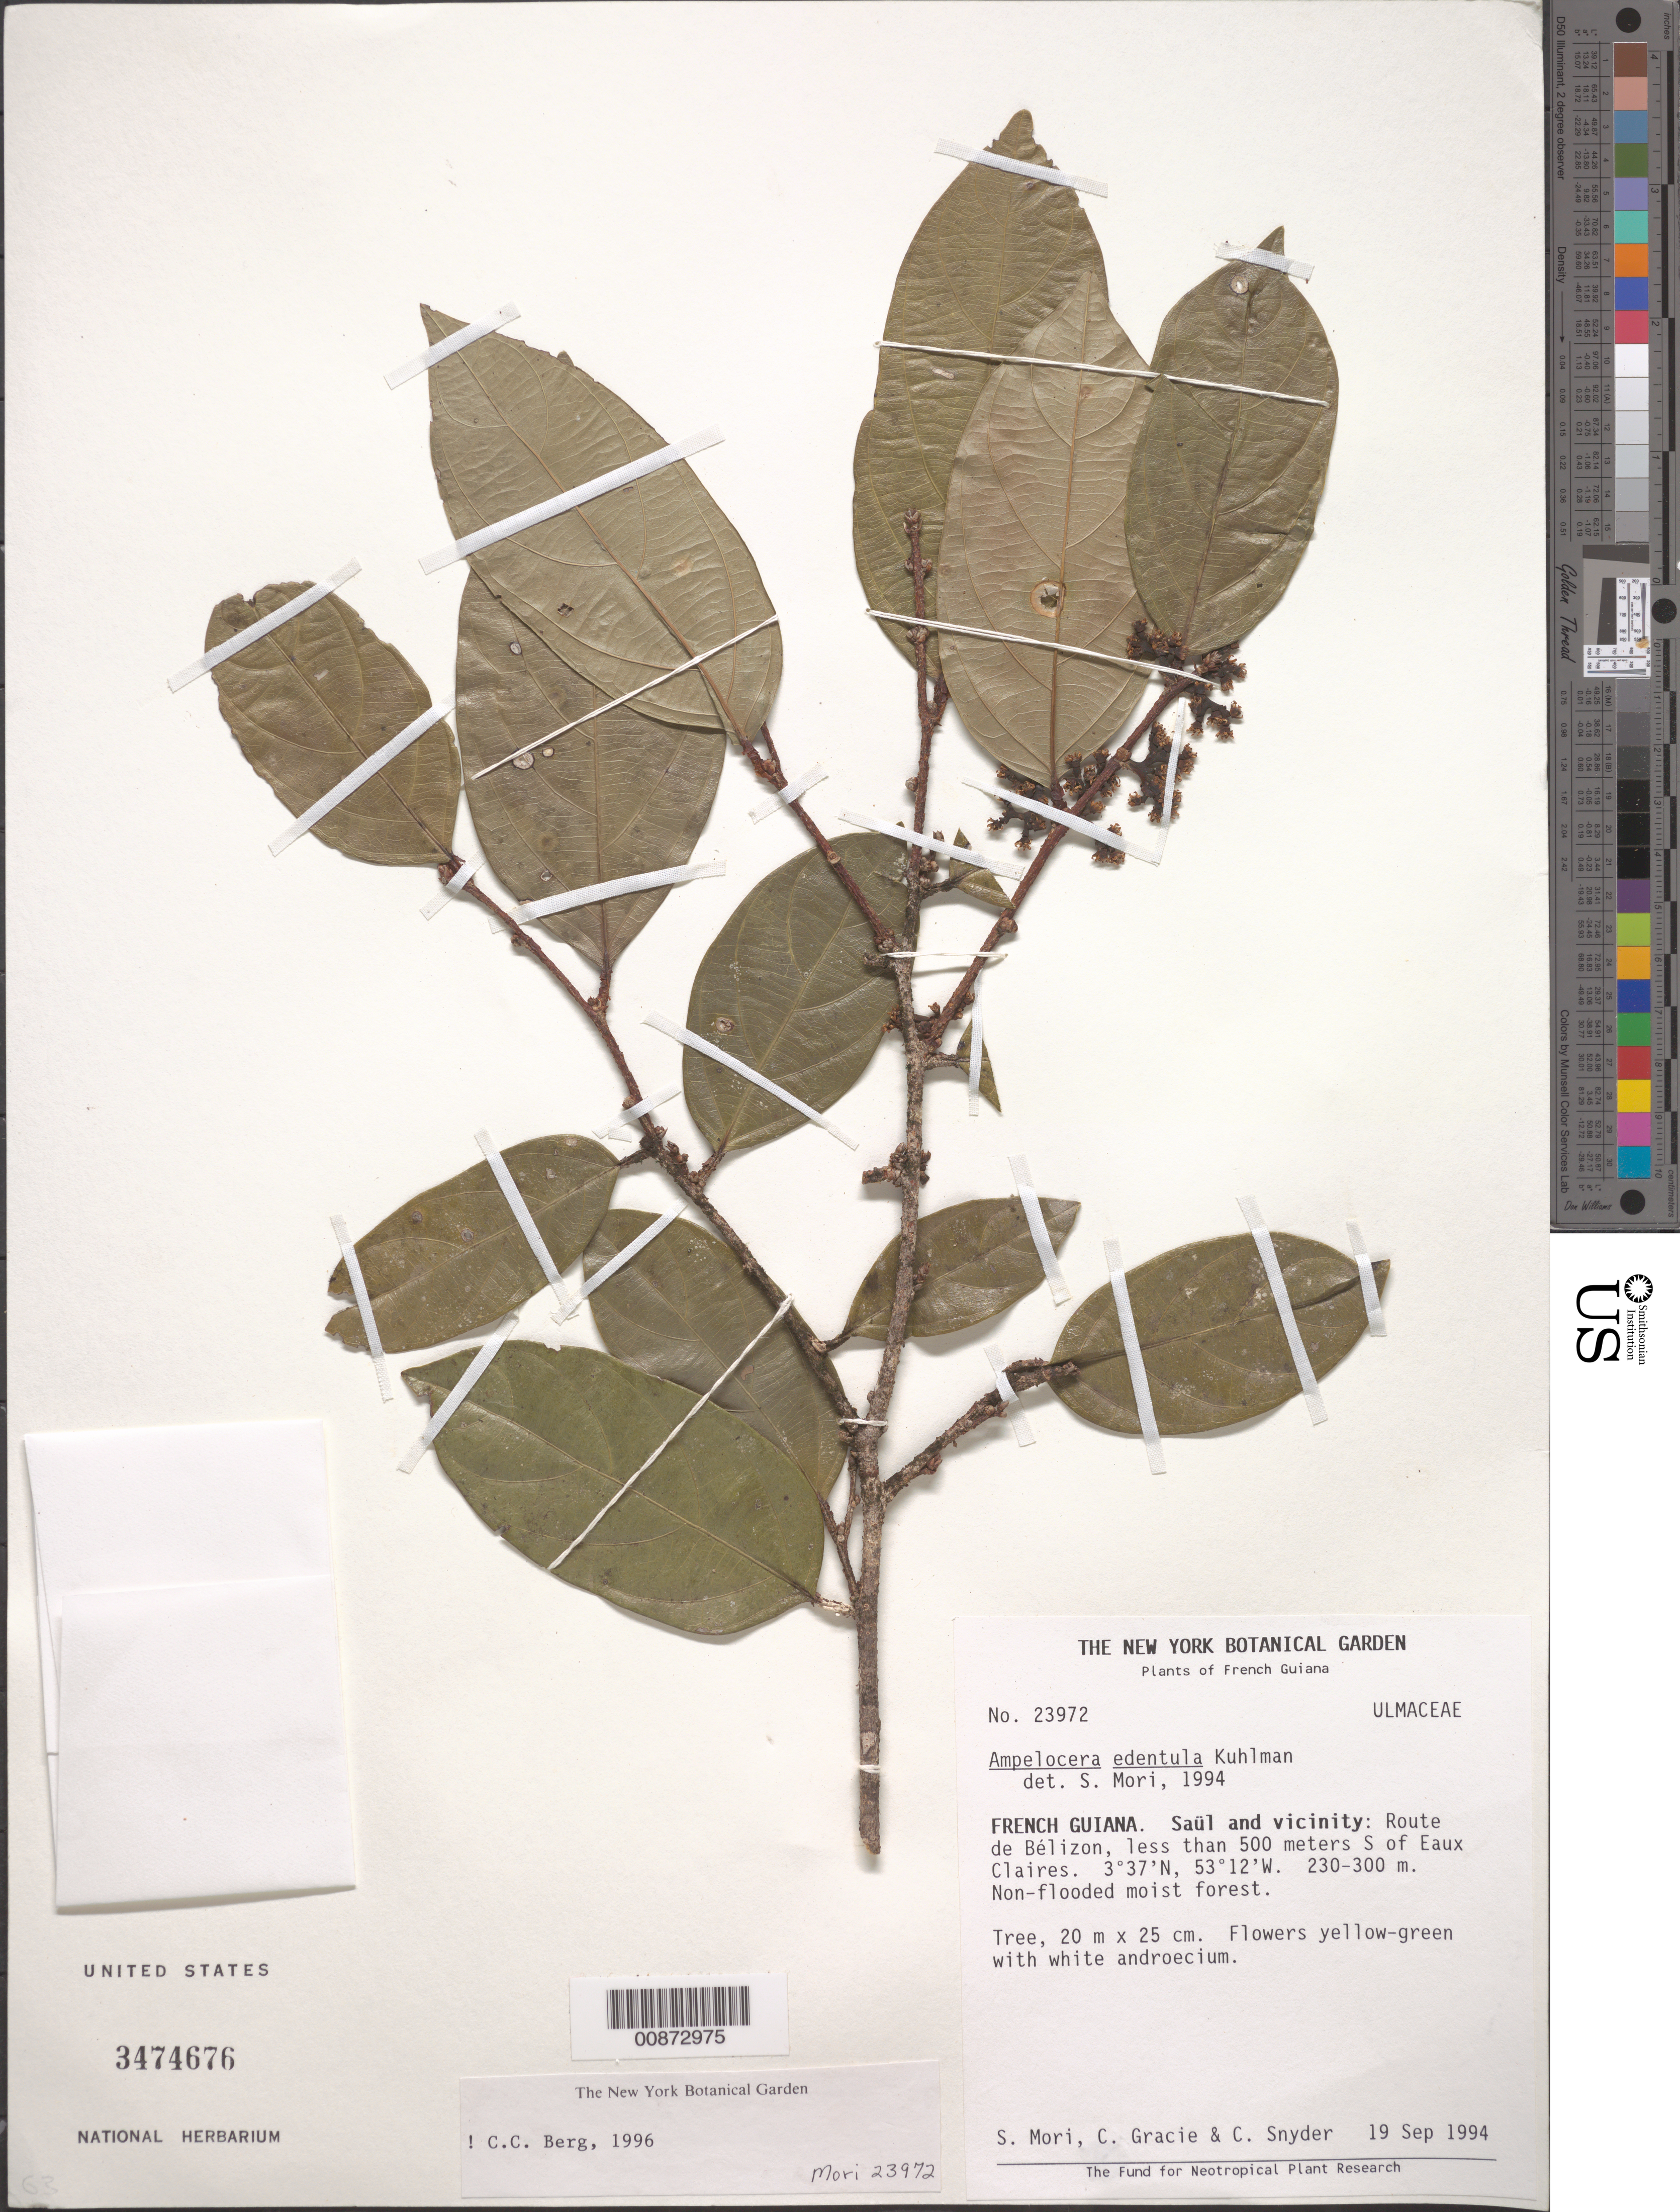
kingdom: Plantae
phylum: Tracheophyta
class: Magnoliopsida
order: Rosales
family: Cannabaceae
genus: Ampelocera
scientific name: Ampelocera edentula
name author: Kuhlm.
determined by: Berg, C. C.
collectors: S. Mori, C. A. Gracie & C. Snyder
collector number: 23972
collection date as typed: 19-Sep-94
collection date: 1994-09-19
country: French Guiana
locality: Saül and vic., route de Belizon, less than 500 m S of Eaux Claires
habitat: Non-flooded moist forest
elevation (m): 230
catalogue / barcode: US 3474676